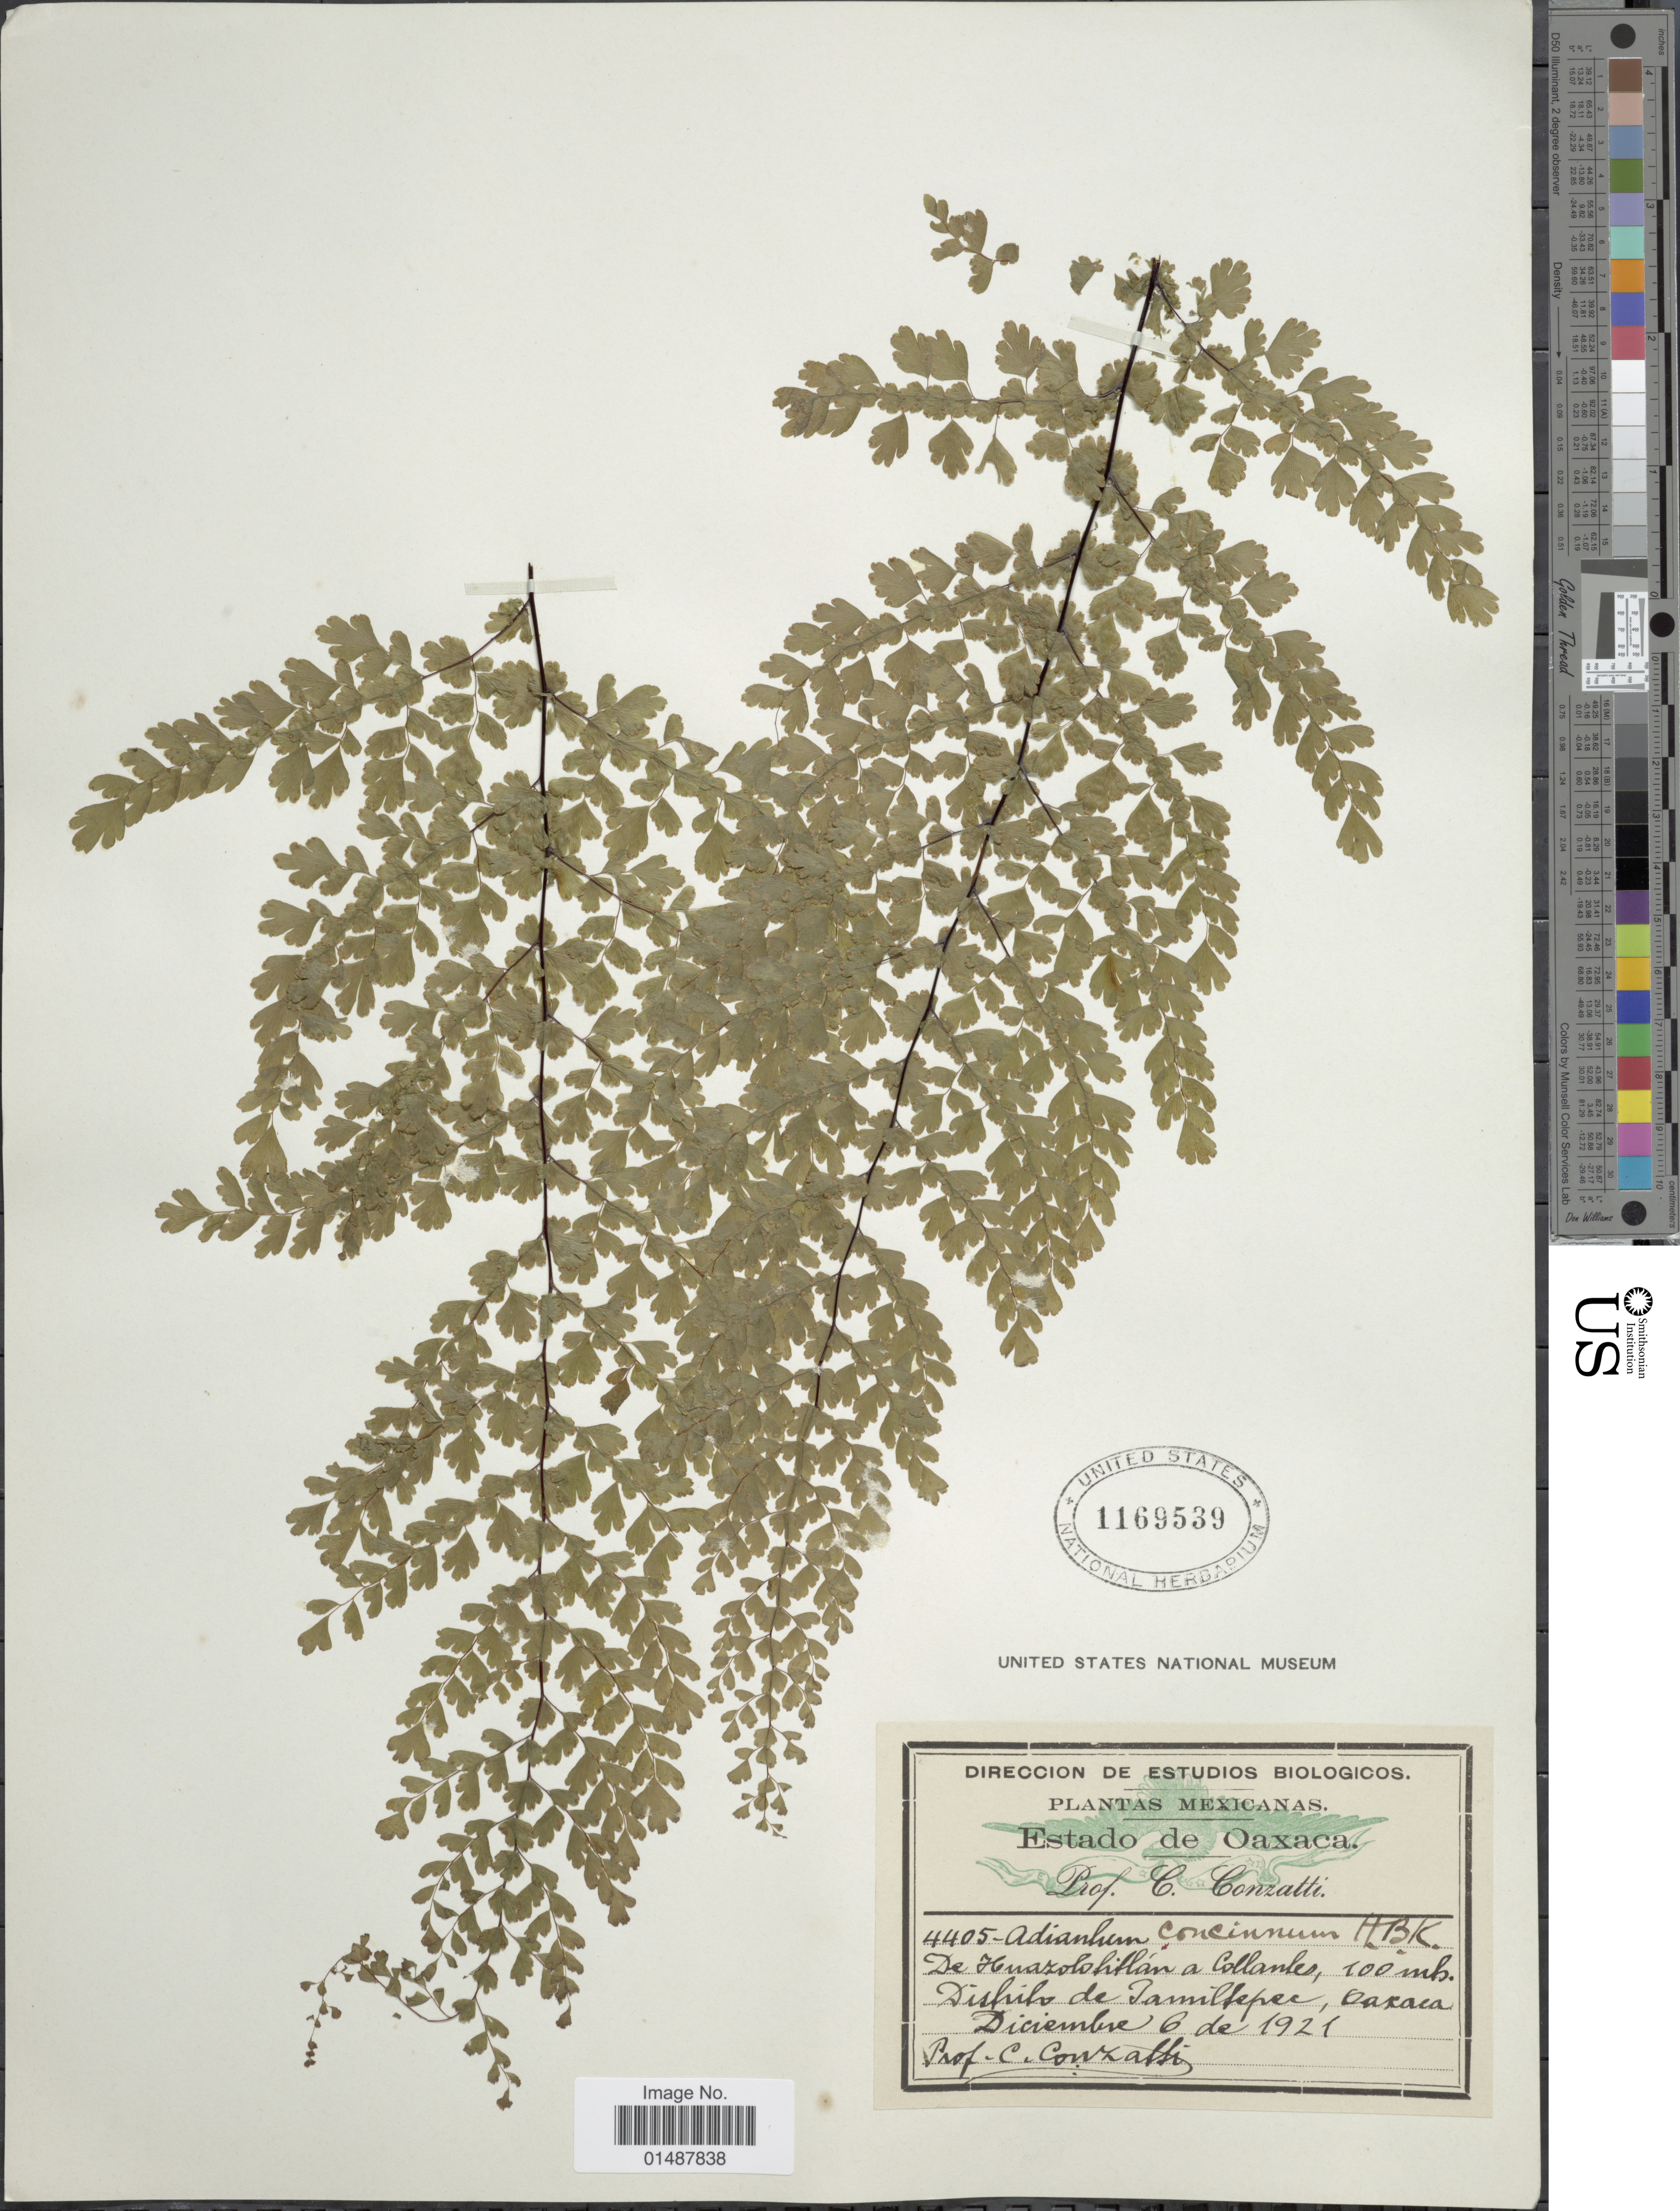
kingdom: Plantae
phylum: Tracheophyta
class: Polypodiopsida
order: Polypodiales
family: Pteridaceae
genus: Adiantum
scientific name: Adiantum concinnum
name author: Humb. & Bonpl. ex Willd.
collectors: C. Conzatti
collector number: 4405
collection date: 1921-12-06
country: Mexico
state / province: Oaxaca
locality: De Huazolotitlan a Collanles Distrito de Jamiltepec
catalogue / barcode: US 1169539